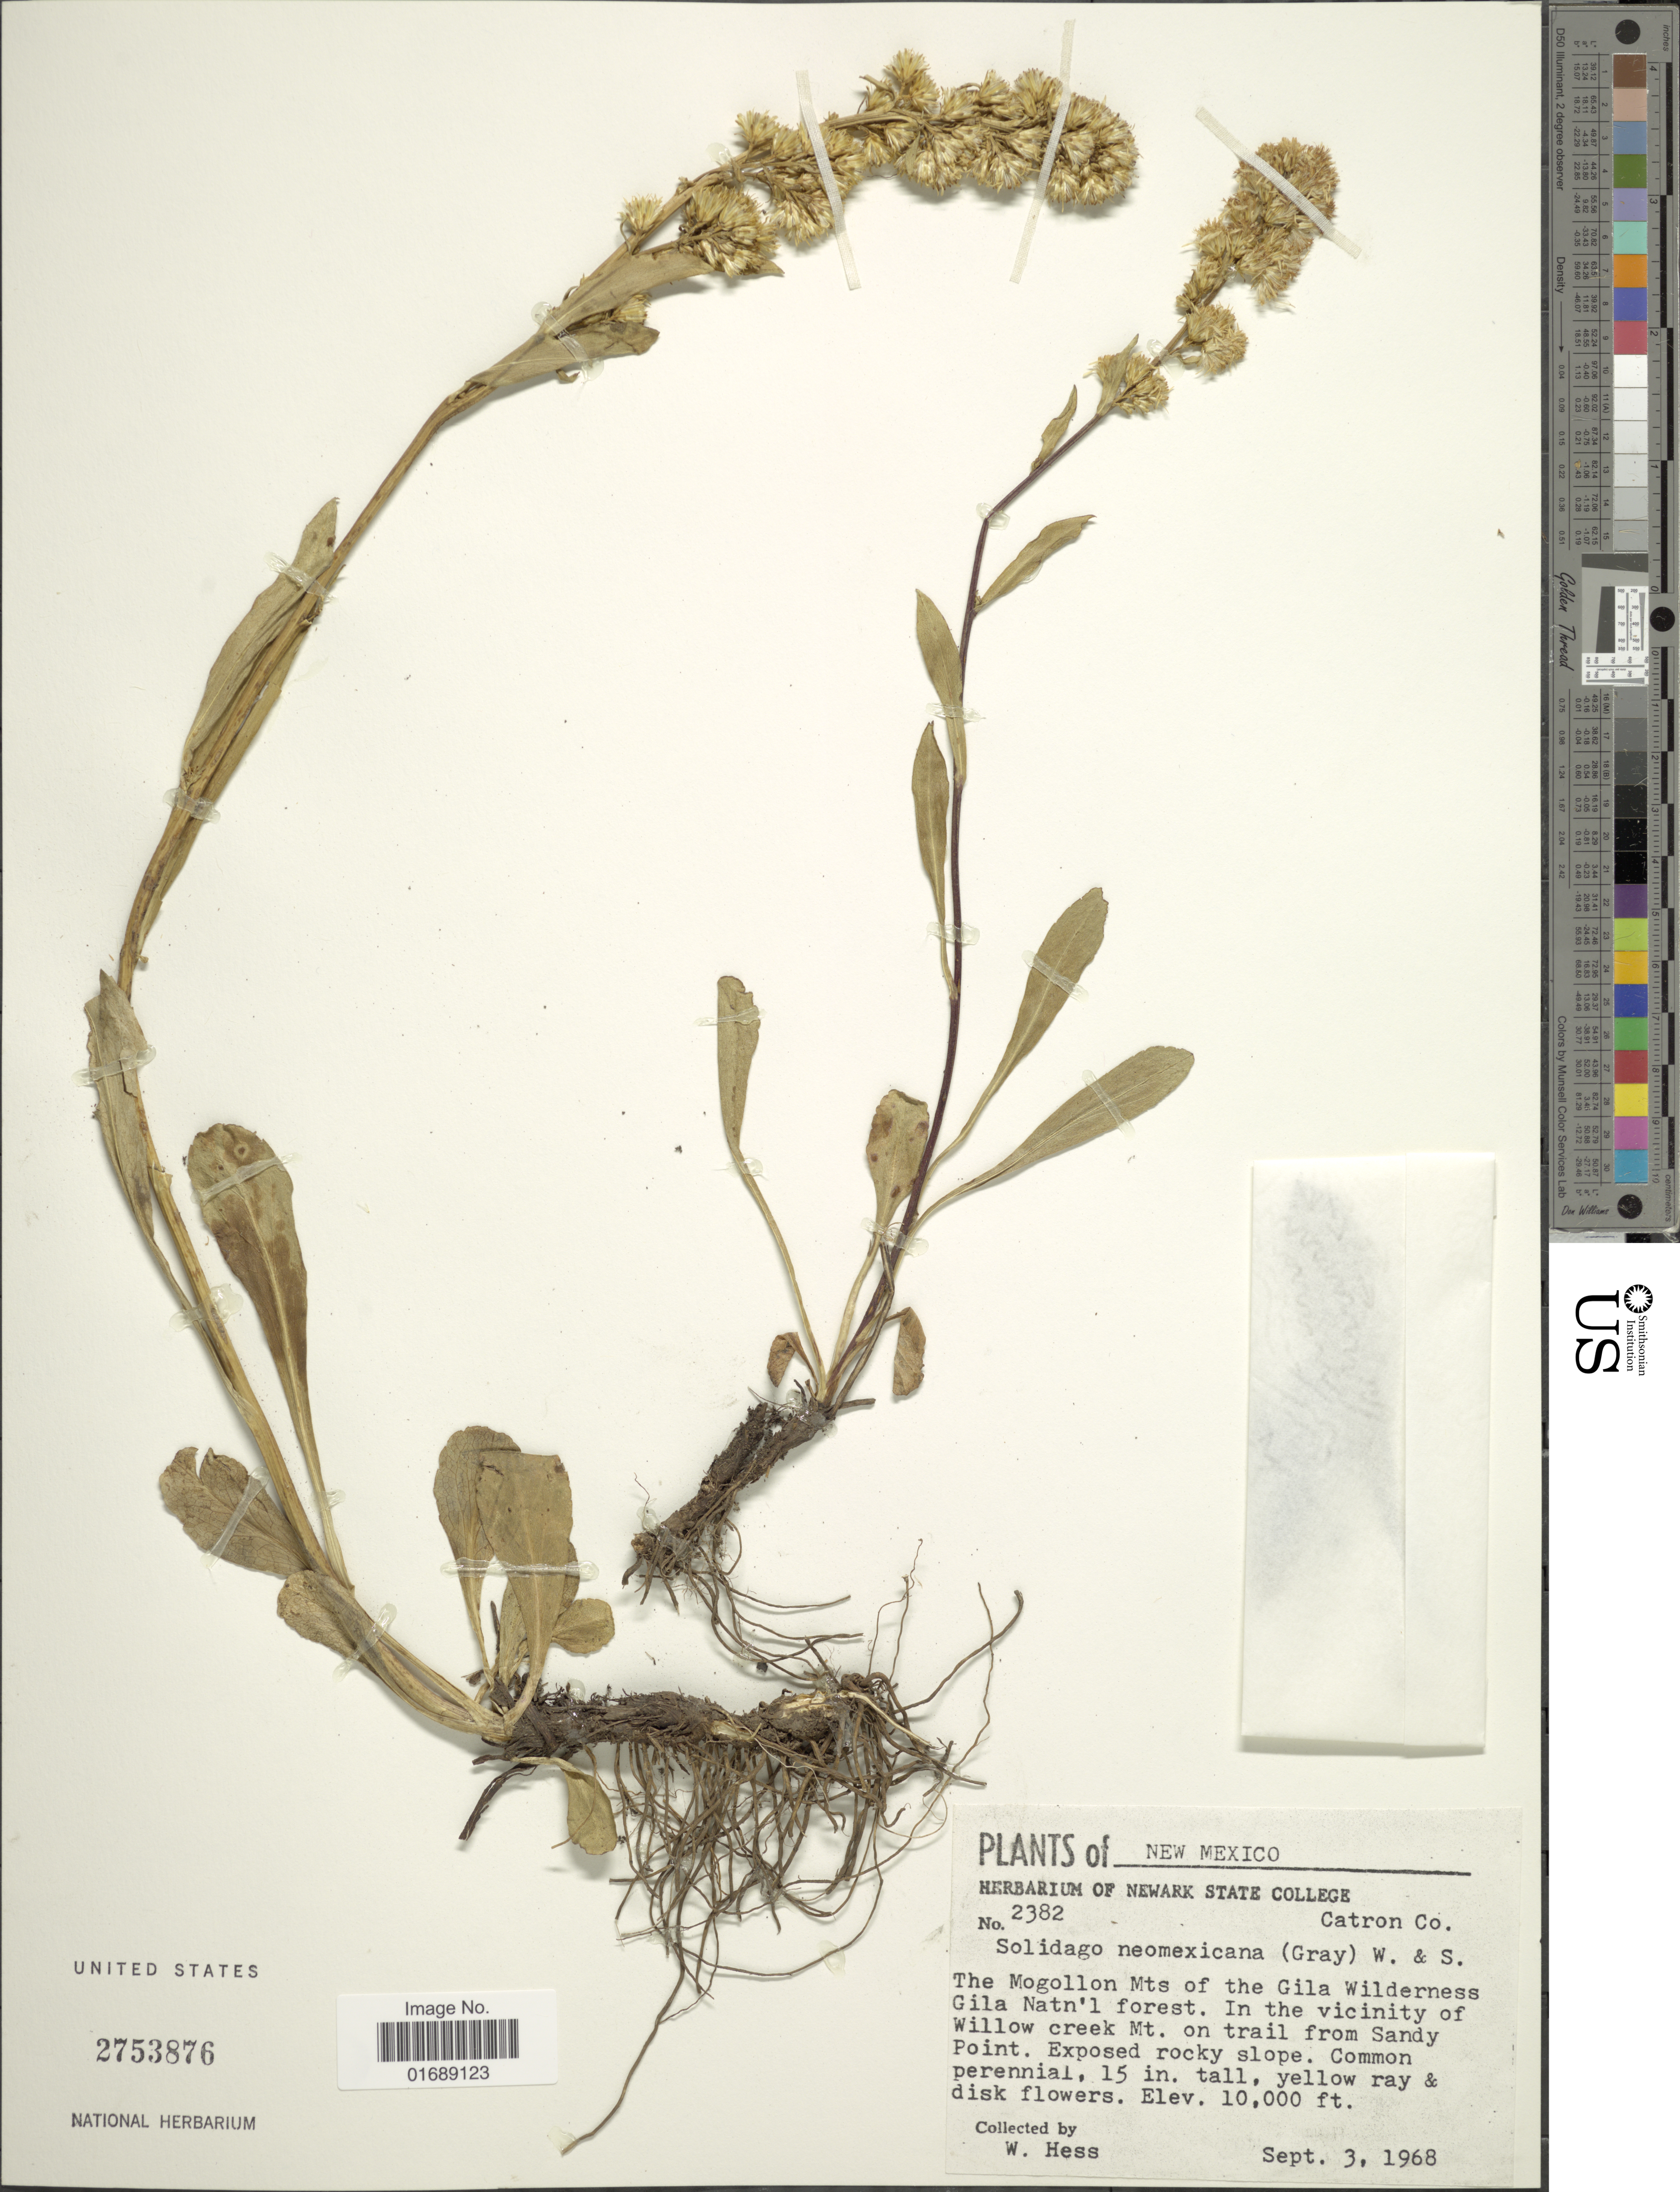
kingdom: Plantae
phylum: Tracheophyta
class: Magnoliopsida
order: Asterales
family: Asteraceae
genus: Solidago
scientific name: Solidago neomexicana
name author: Wooton & Standl.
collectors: W. Hess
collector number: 2382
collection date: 1968-09-03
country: United States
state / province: New Mexico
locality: Catron Co., The Mogollon Mts of the Gila Wilderness Gila Natn'l forest. In the vicinity of Willow creek Mt. on trail from Sandy Point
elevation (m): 3048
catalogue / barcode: US 2753876